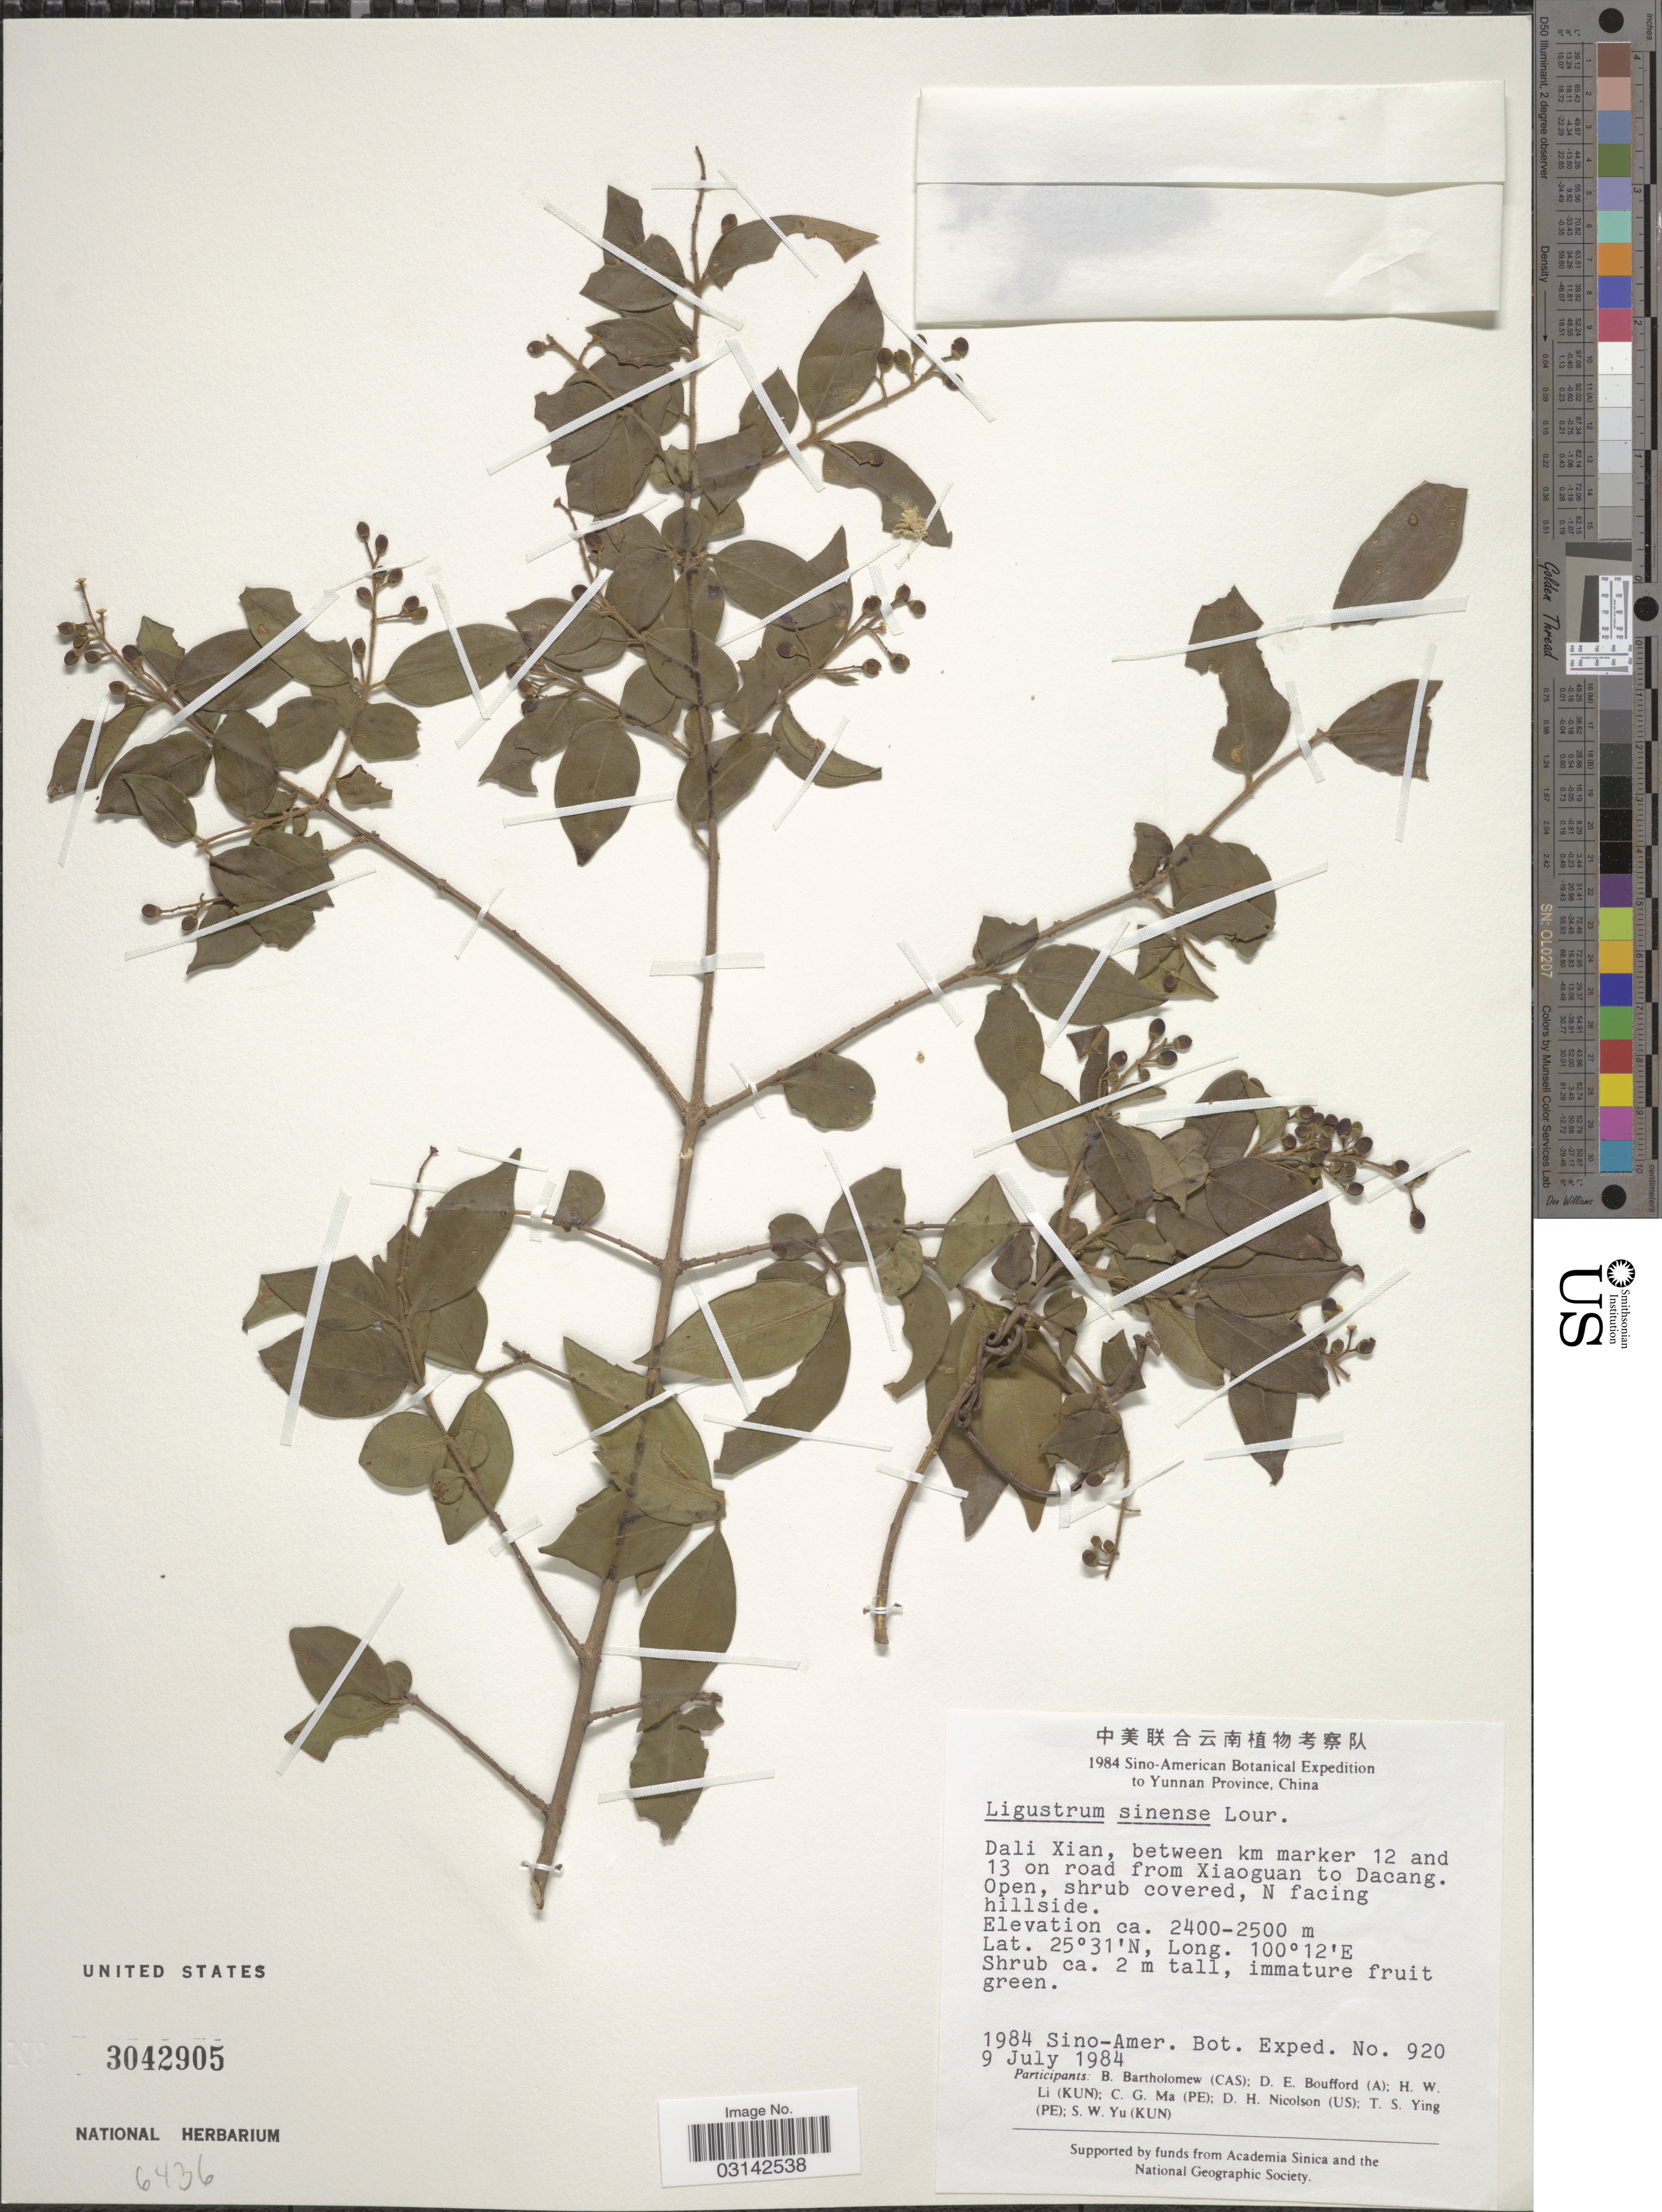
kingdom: Plantae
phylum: Tracheophyta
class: Magnoliopsida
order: Lamiales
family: Oleaceae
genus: Ligustrum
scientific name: Ligustrum sinense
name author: Lour.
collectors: Sino-Amer. Bot. Exped. 1984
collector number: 920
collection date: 1984-07-09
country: China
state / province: Yunnan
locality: Dali Xian, between km marker 12 and 13 on road from Xiaoguan to Dacang.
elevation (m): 2400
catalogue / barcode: US 3042905